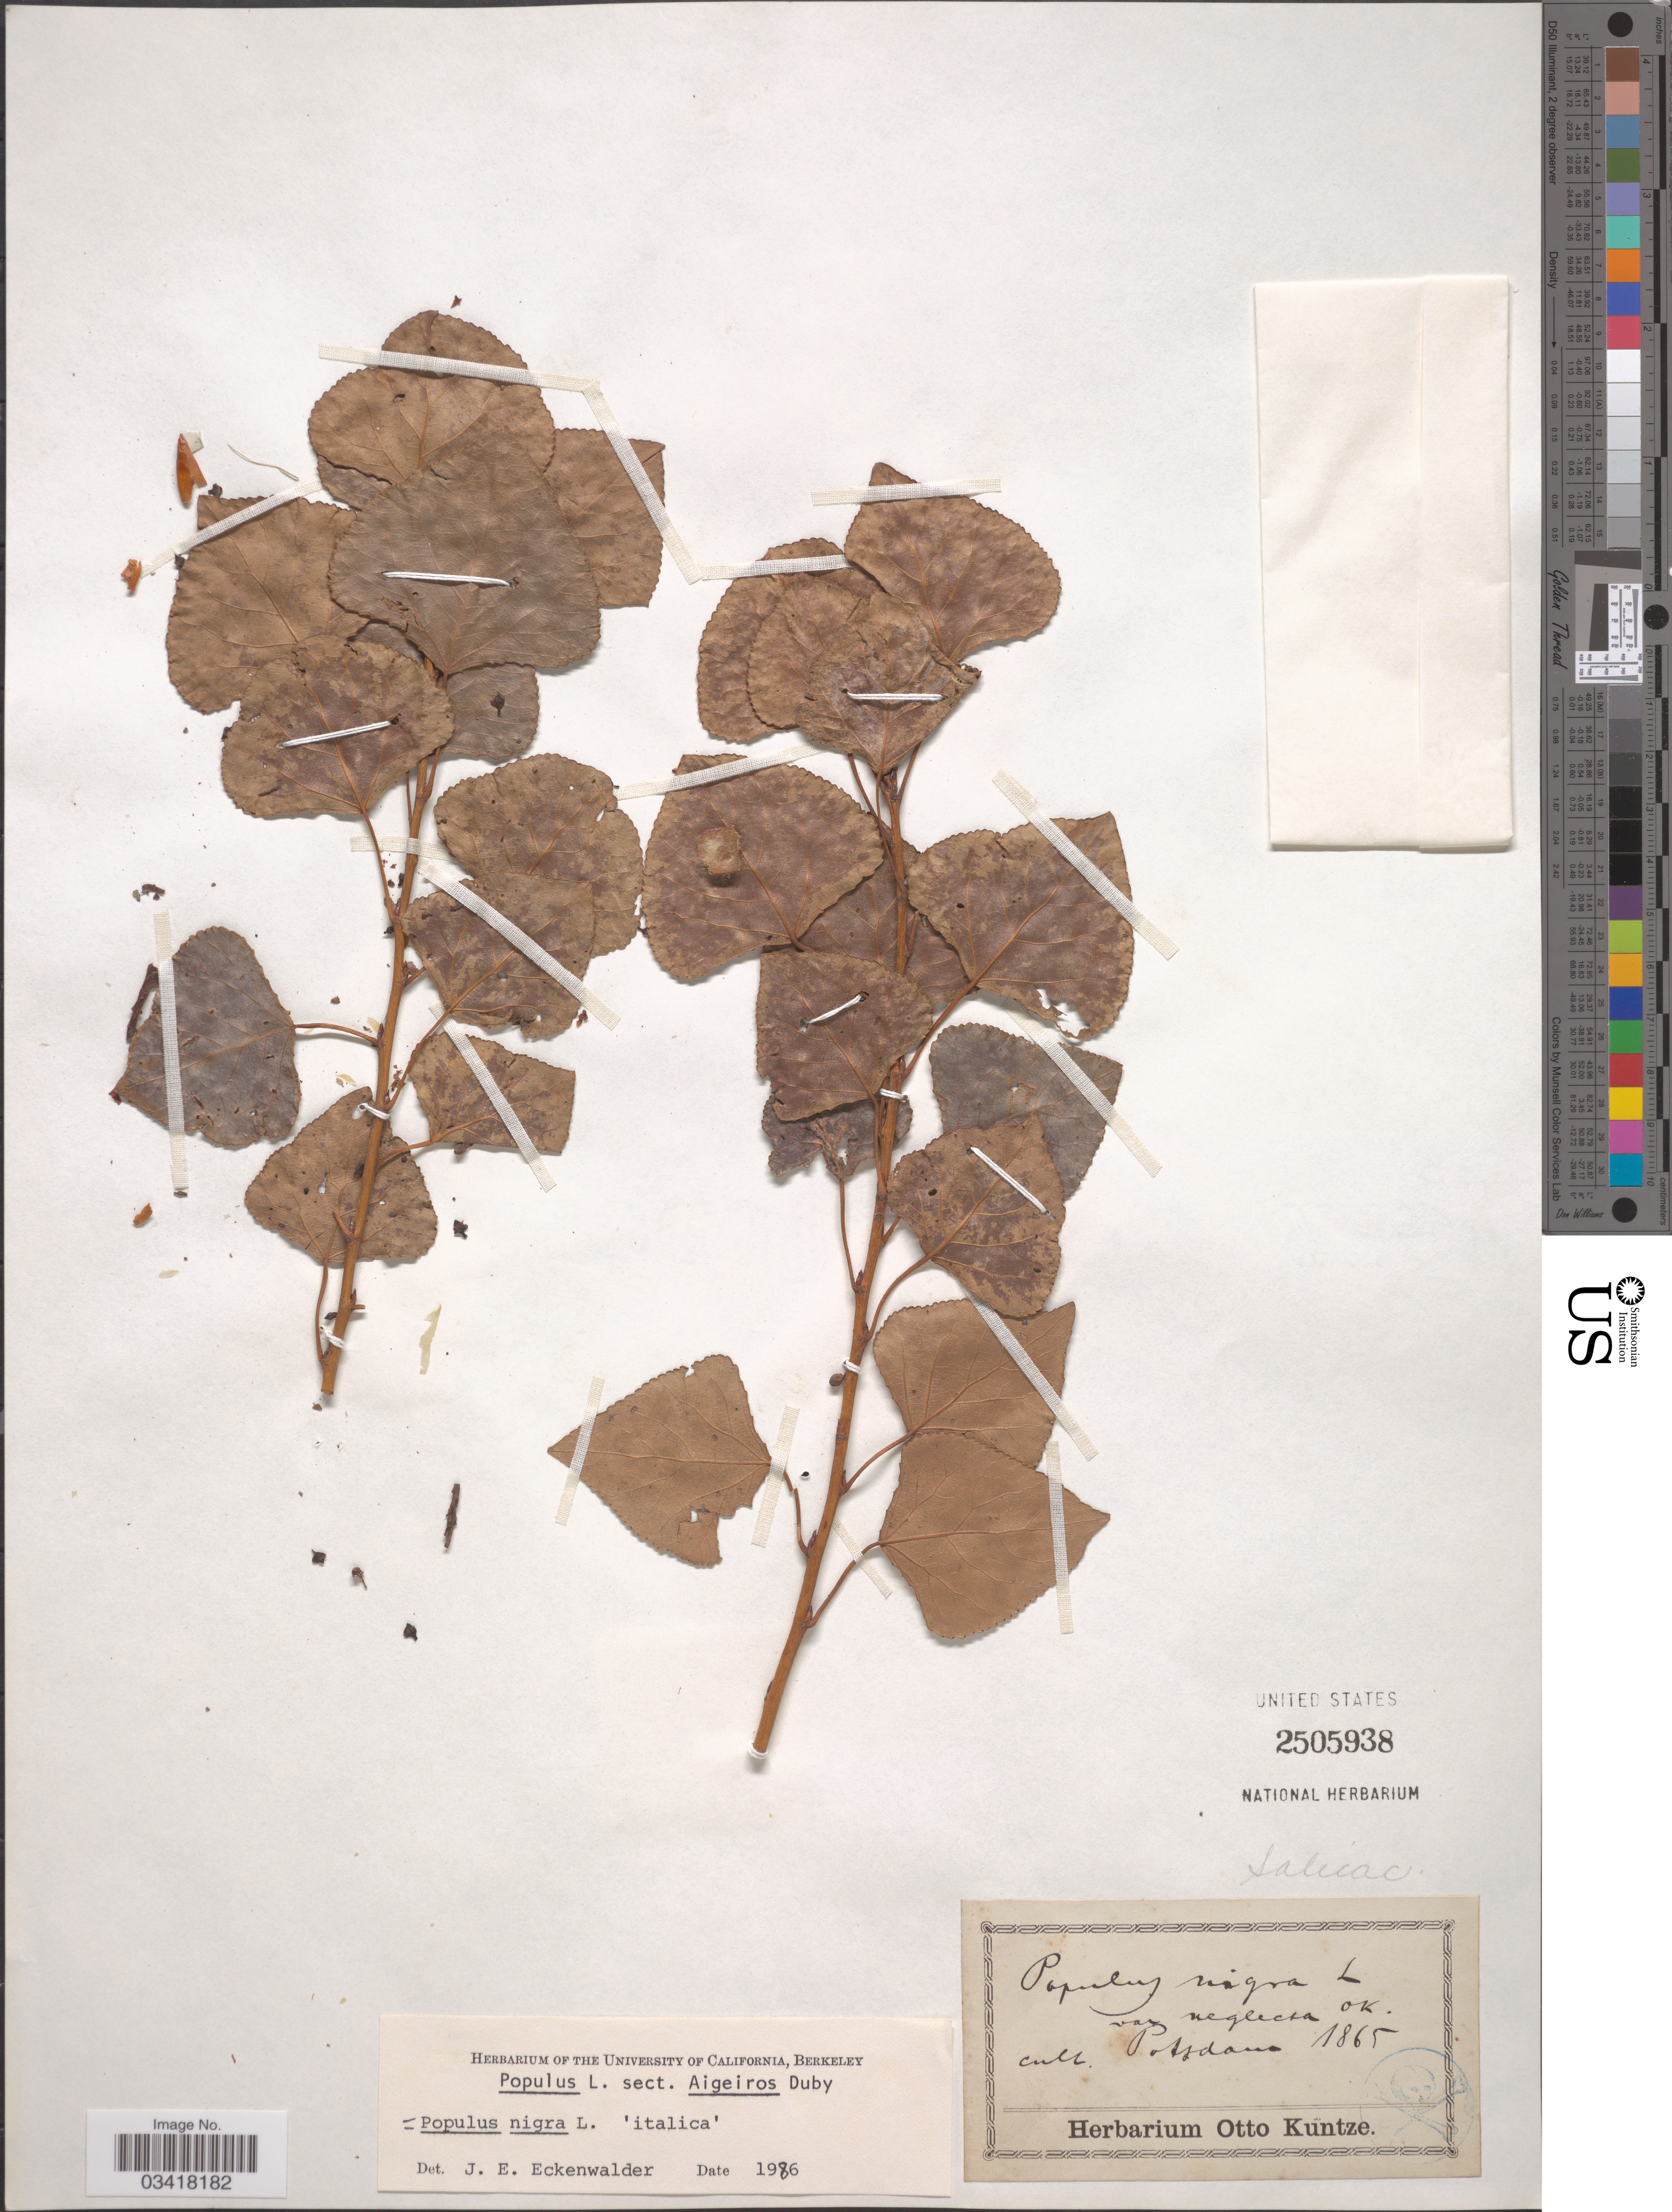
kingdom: Plantae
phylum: Tracheophyta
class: Magnoliopsida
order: Malpighiales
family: Salicaceae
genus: Populus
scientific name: Populus nigra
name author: L.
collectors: ex herb. Otto Kuntze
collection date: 1865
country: Germany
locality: Potsdam.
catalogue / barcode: US 2505938